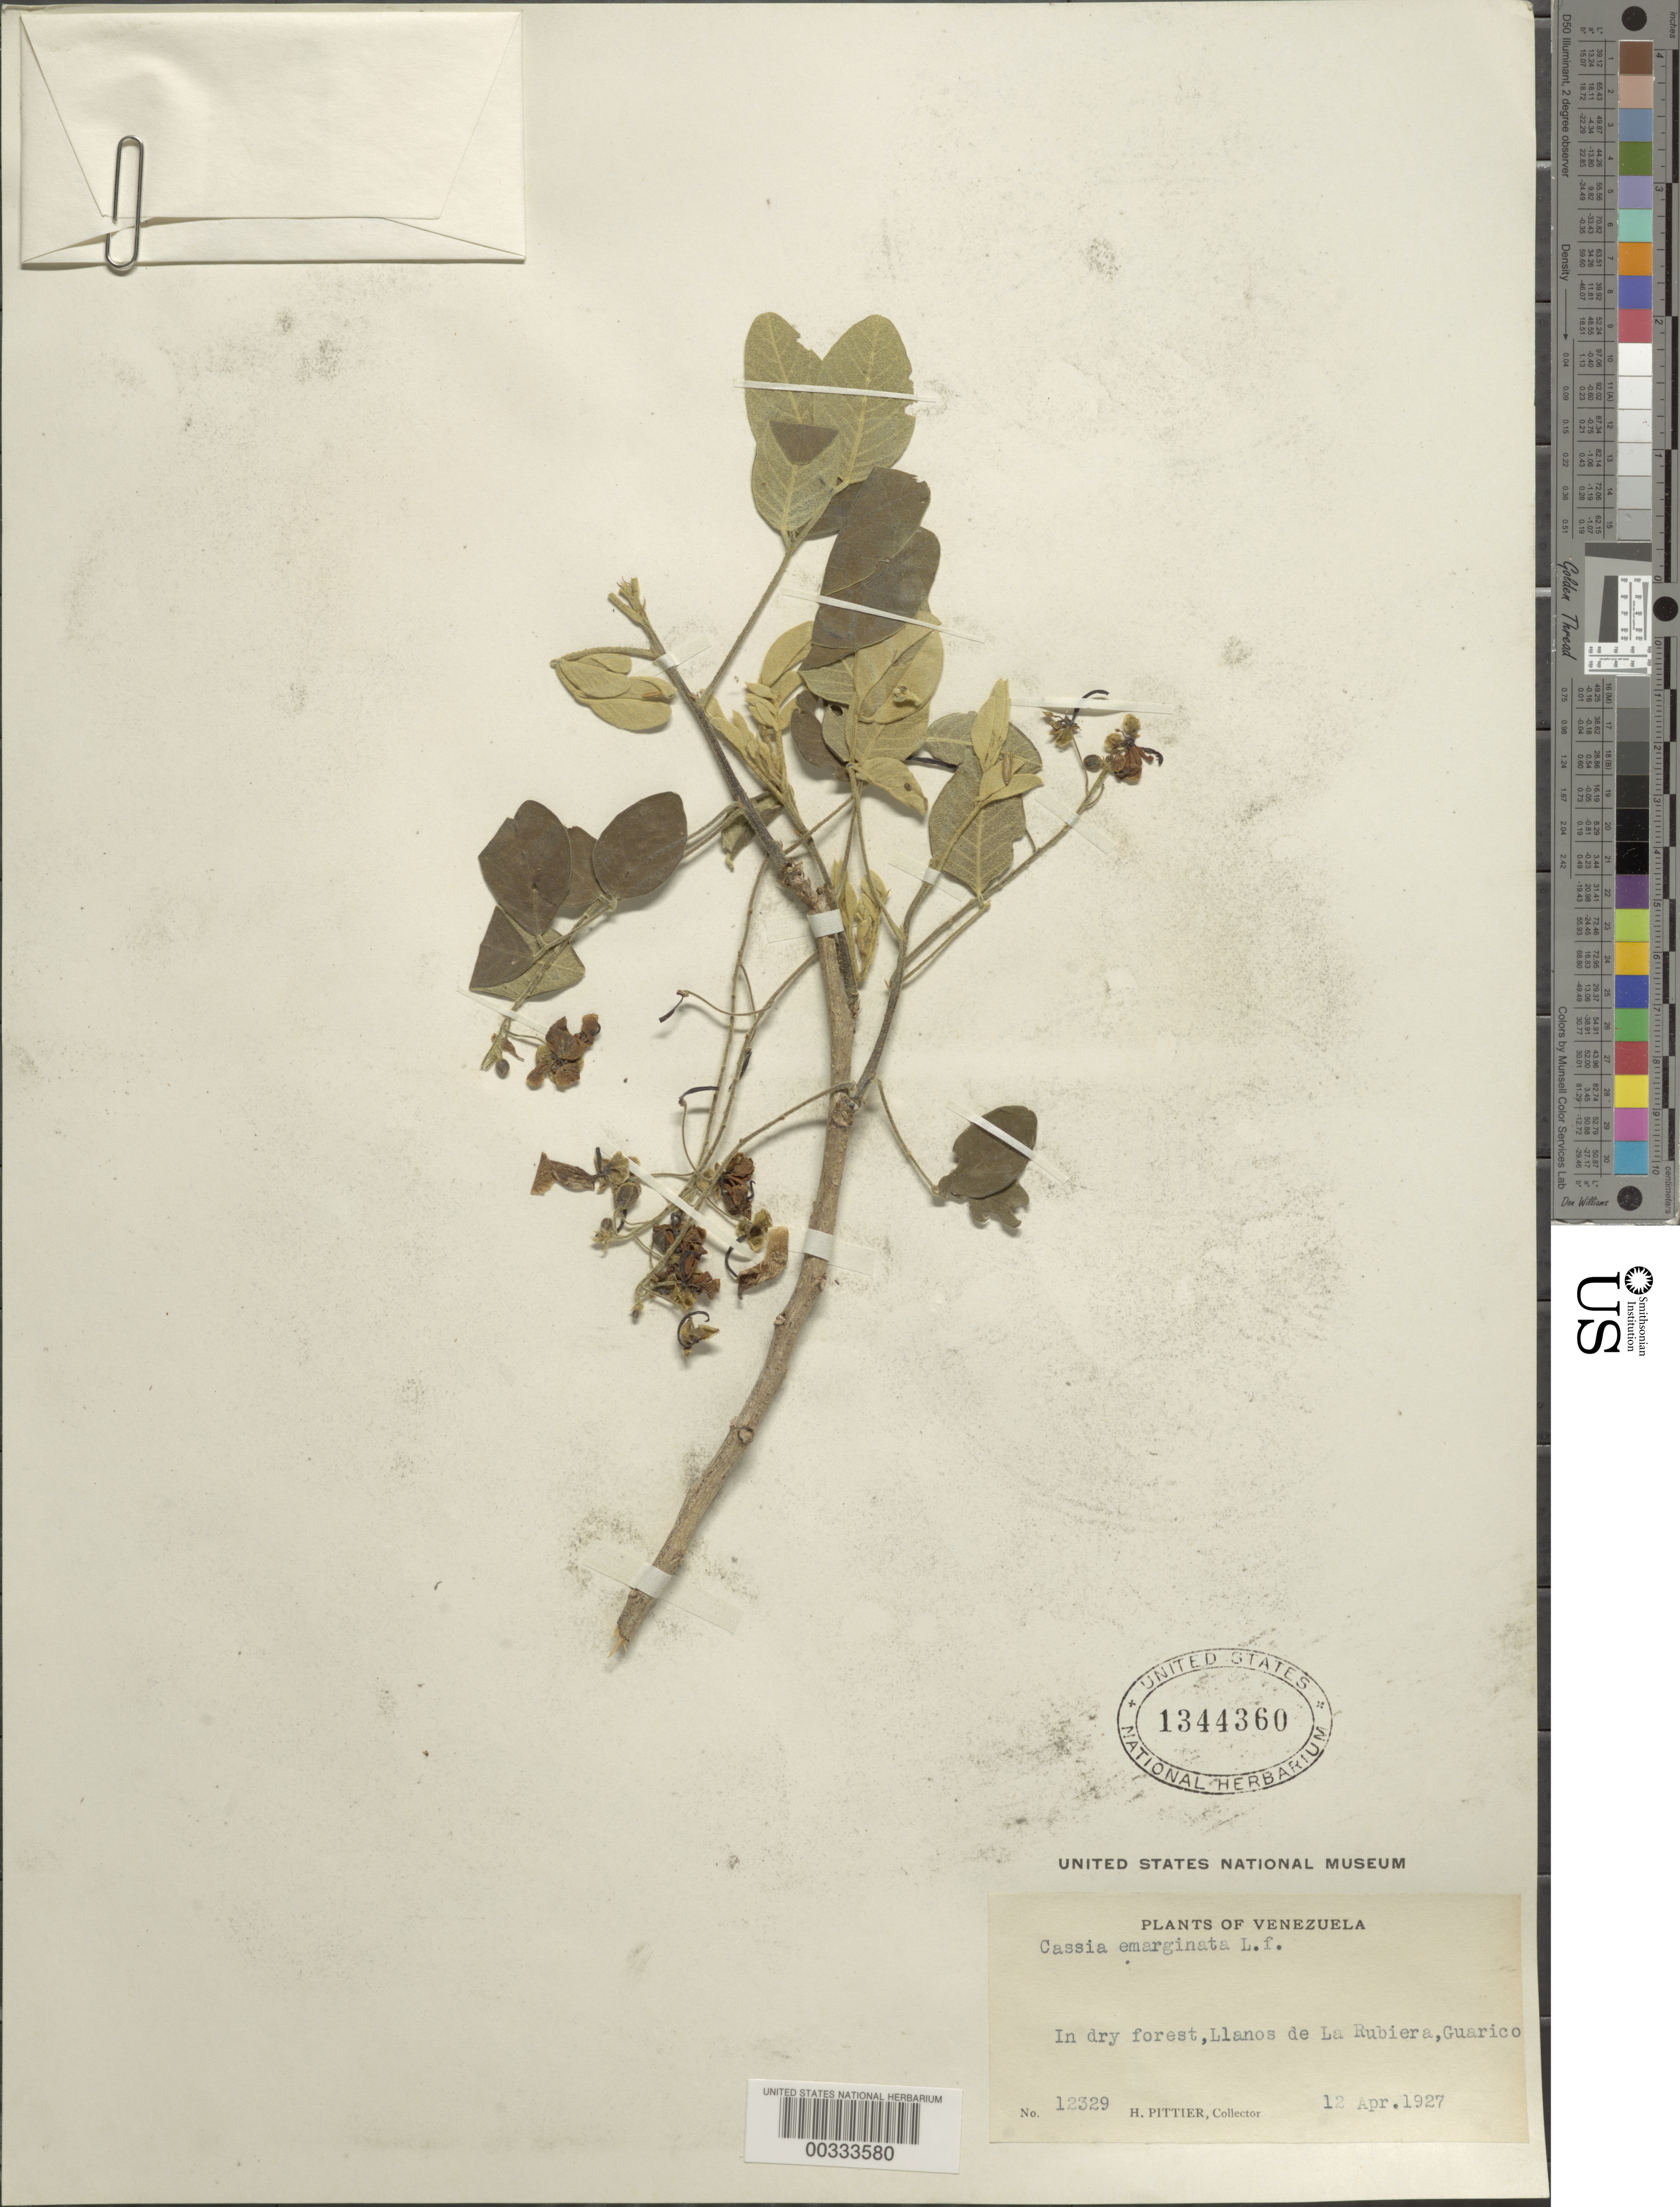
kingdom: Plantae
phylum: Tracheophyta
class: Magnoliopsida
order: Fabales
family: Fabaceae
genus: Senna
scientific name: Senna atomaria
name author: (L.) H.S. Irwin & Barneby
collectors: H. F. Pittier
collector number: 12329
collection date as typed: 12 Apr 1927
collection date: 1927-04-12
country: Venezuela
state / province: Guárico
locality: Llanos de la rubiera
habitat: Dry forest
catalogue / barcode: US 1344360